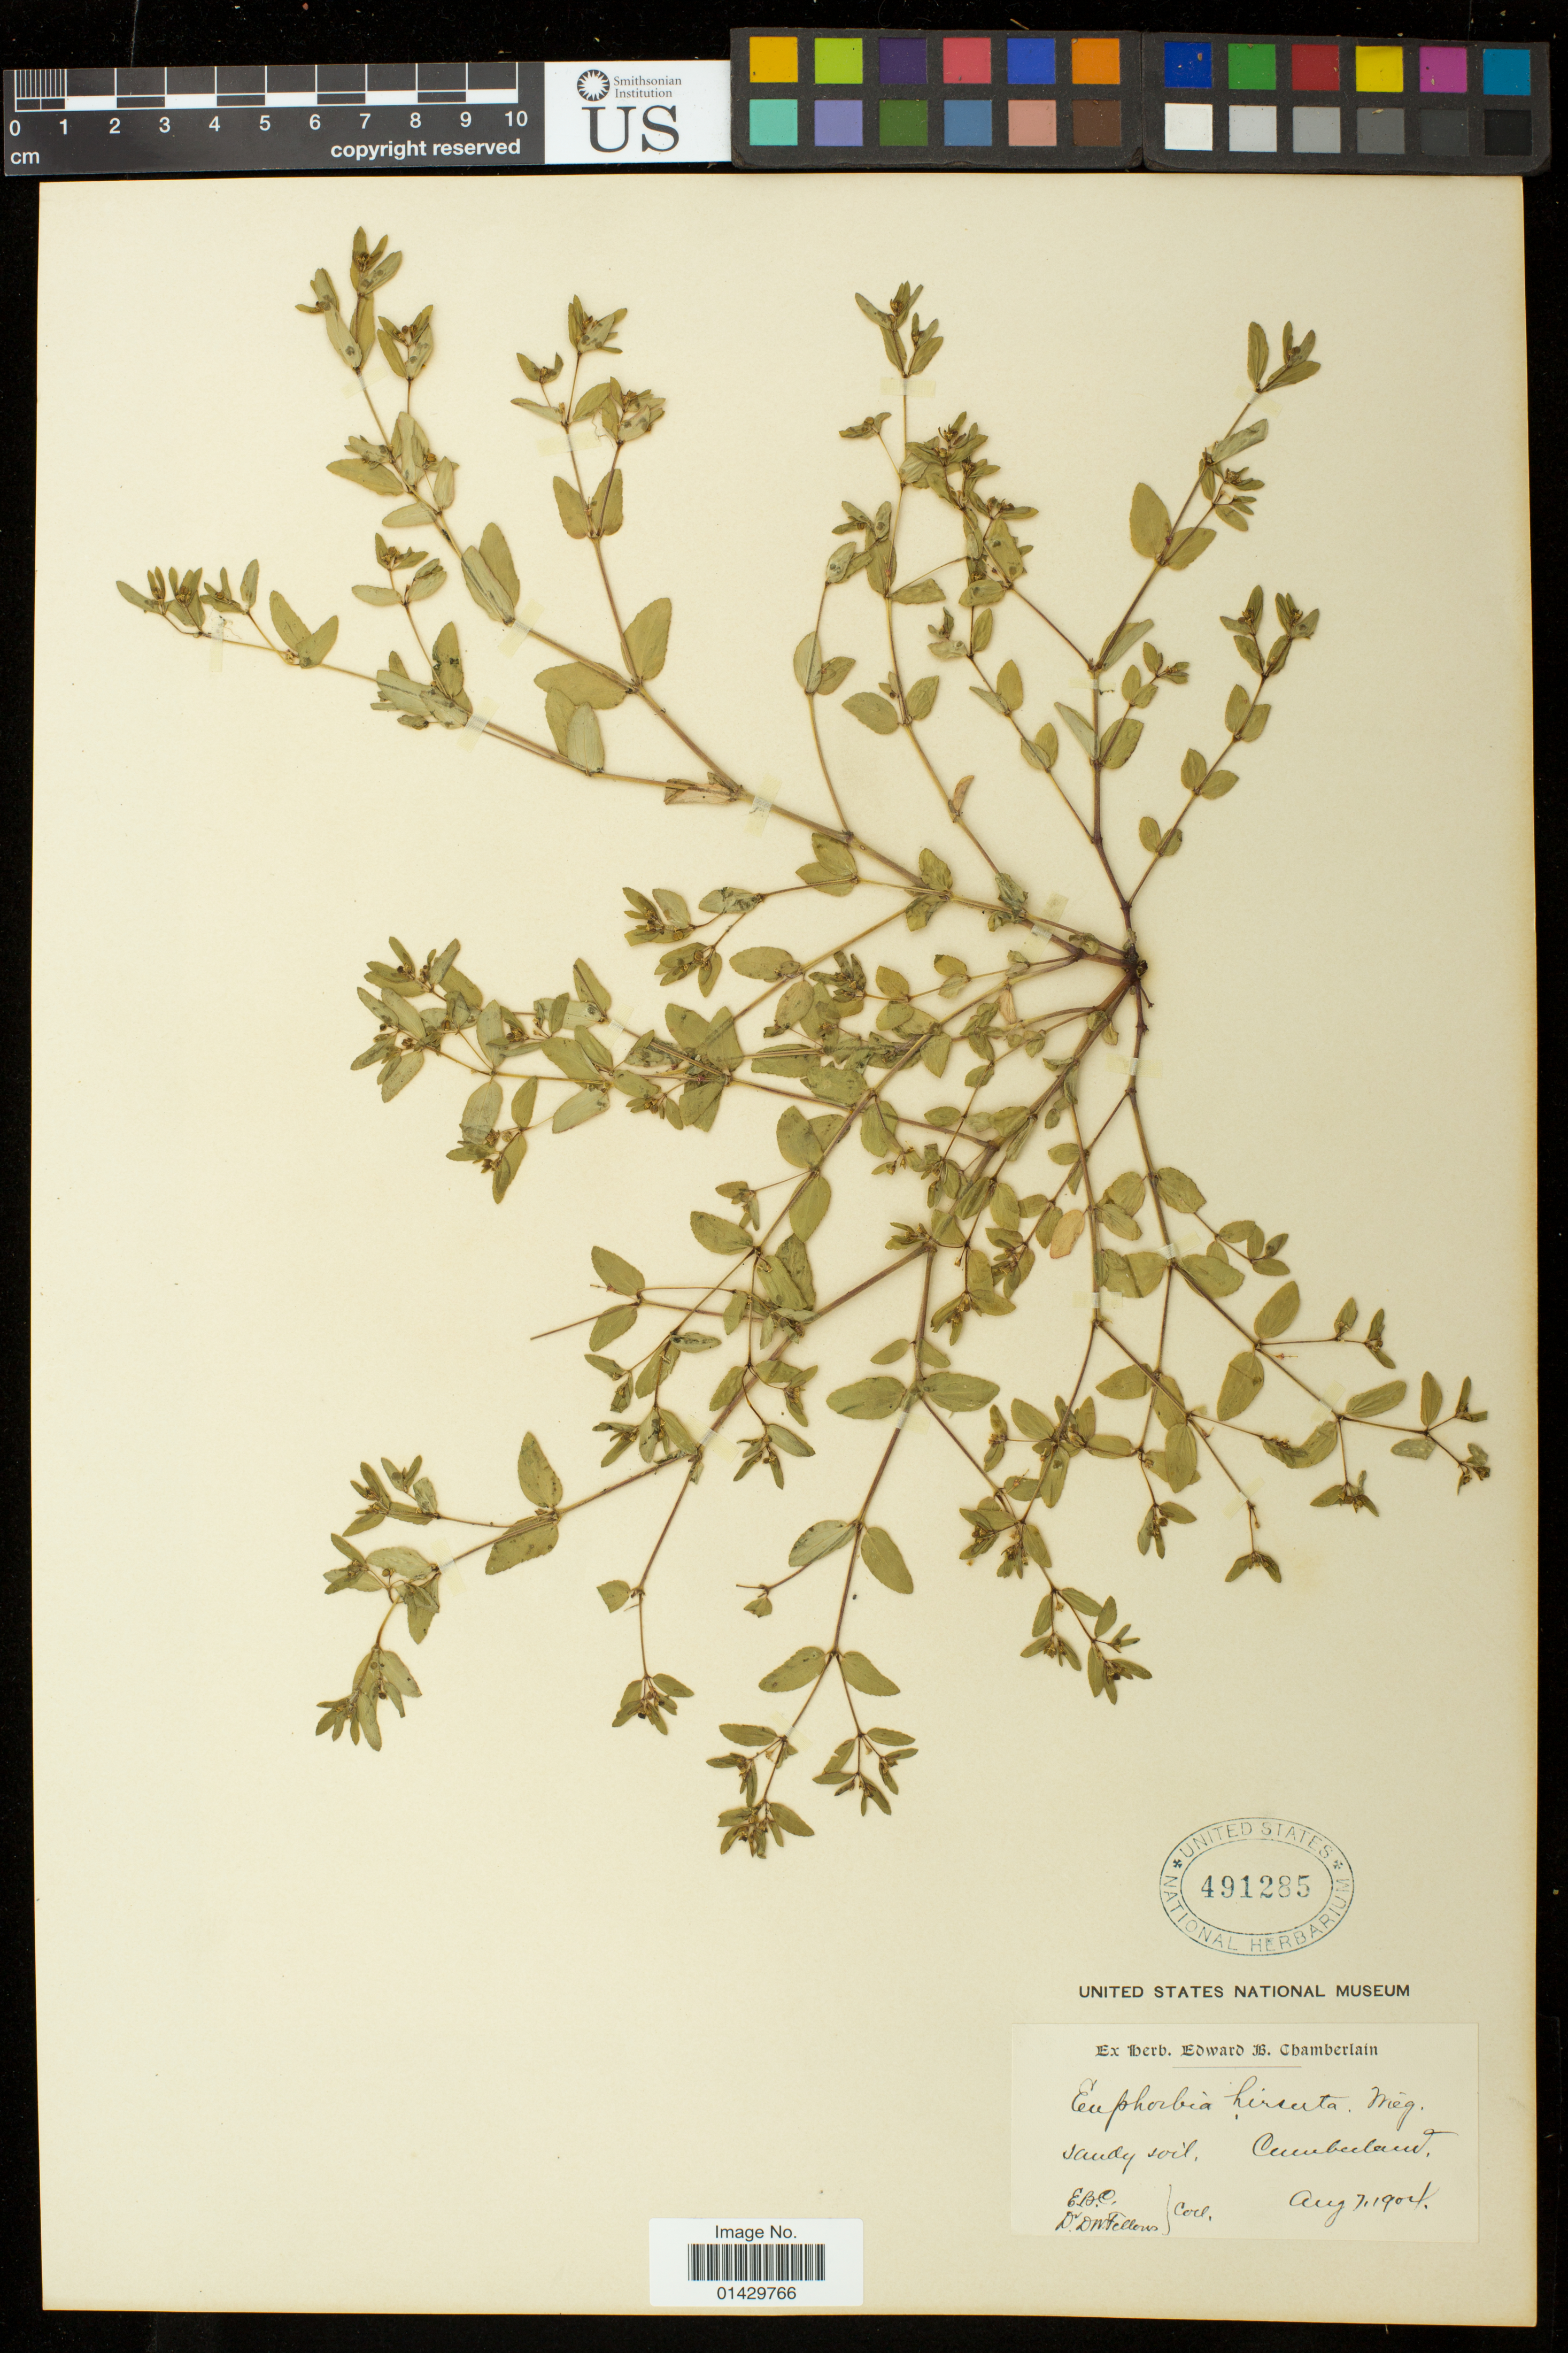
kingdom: Plantae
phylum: Tracheophyta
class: Magnoliopsida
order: Malpighiales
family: Euphorbiaceae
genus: Euphorbia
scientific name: Euphorbia vermiculata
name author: Raf.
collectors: E. Chamberlain & D. Fellows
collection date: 1904-08-07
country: United States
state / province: Maine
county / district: Cumberland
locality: Cumberland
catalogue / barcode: US 491285